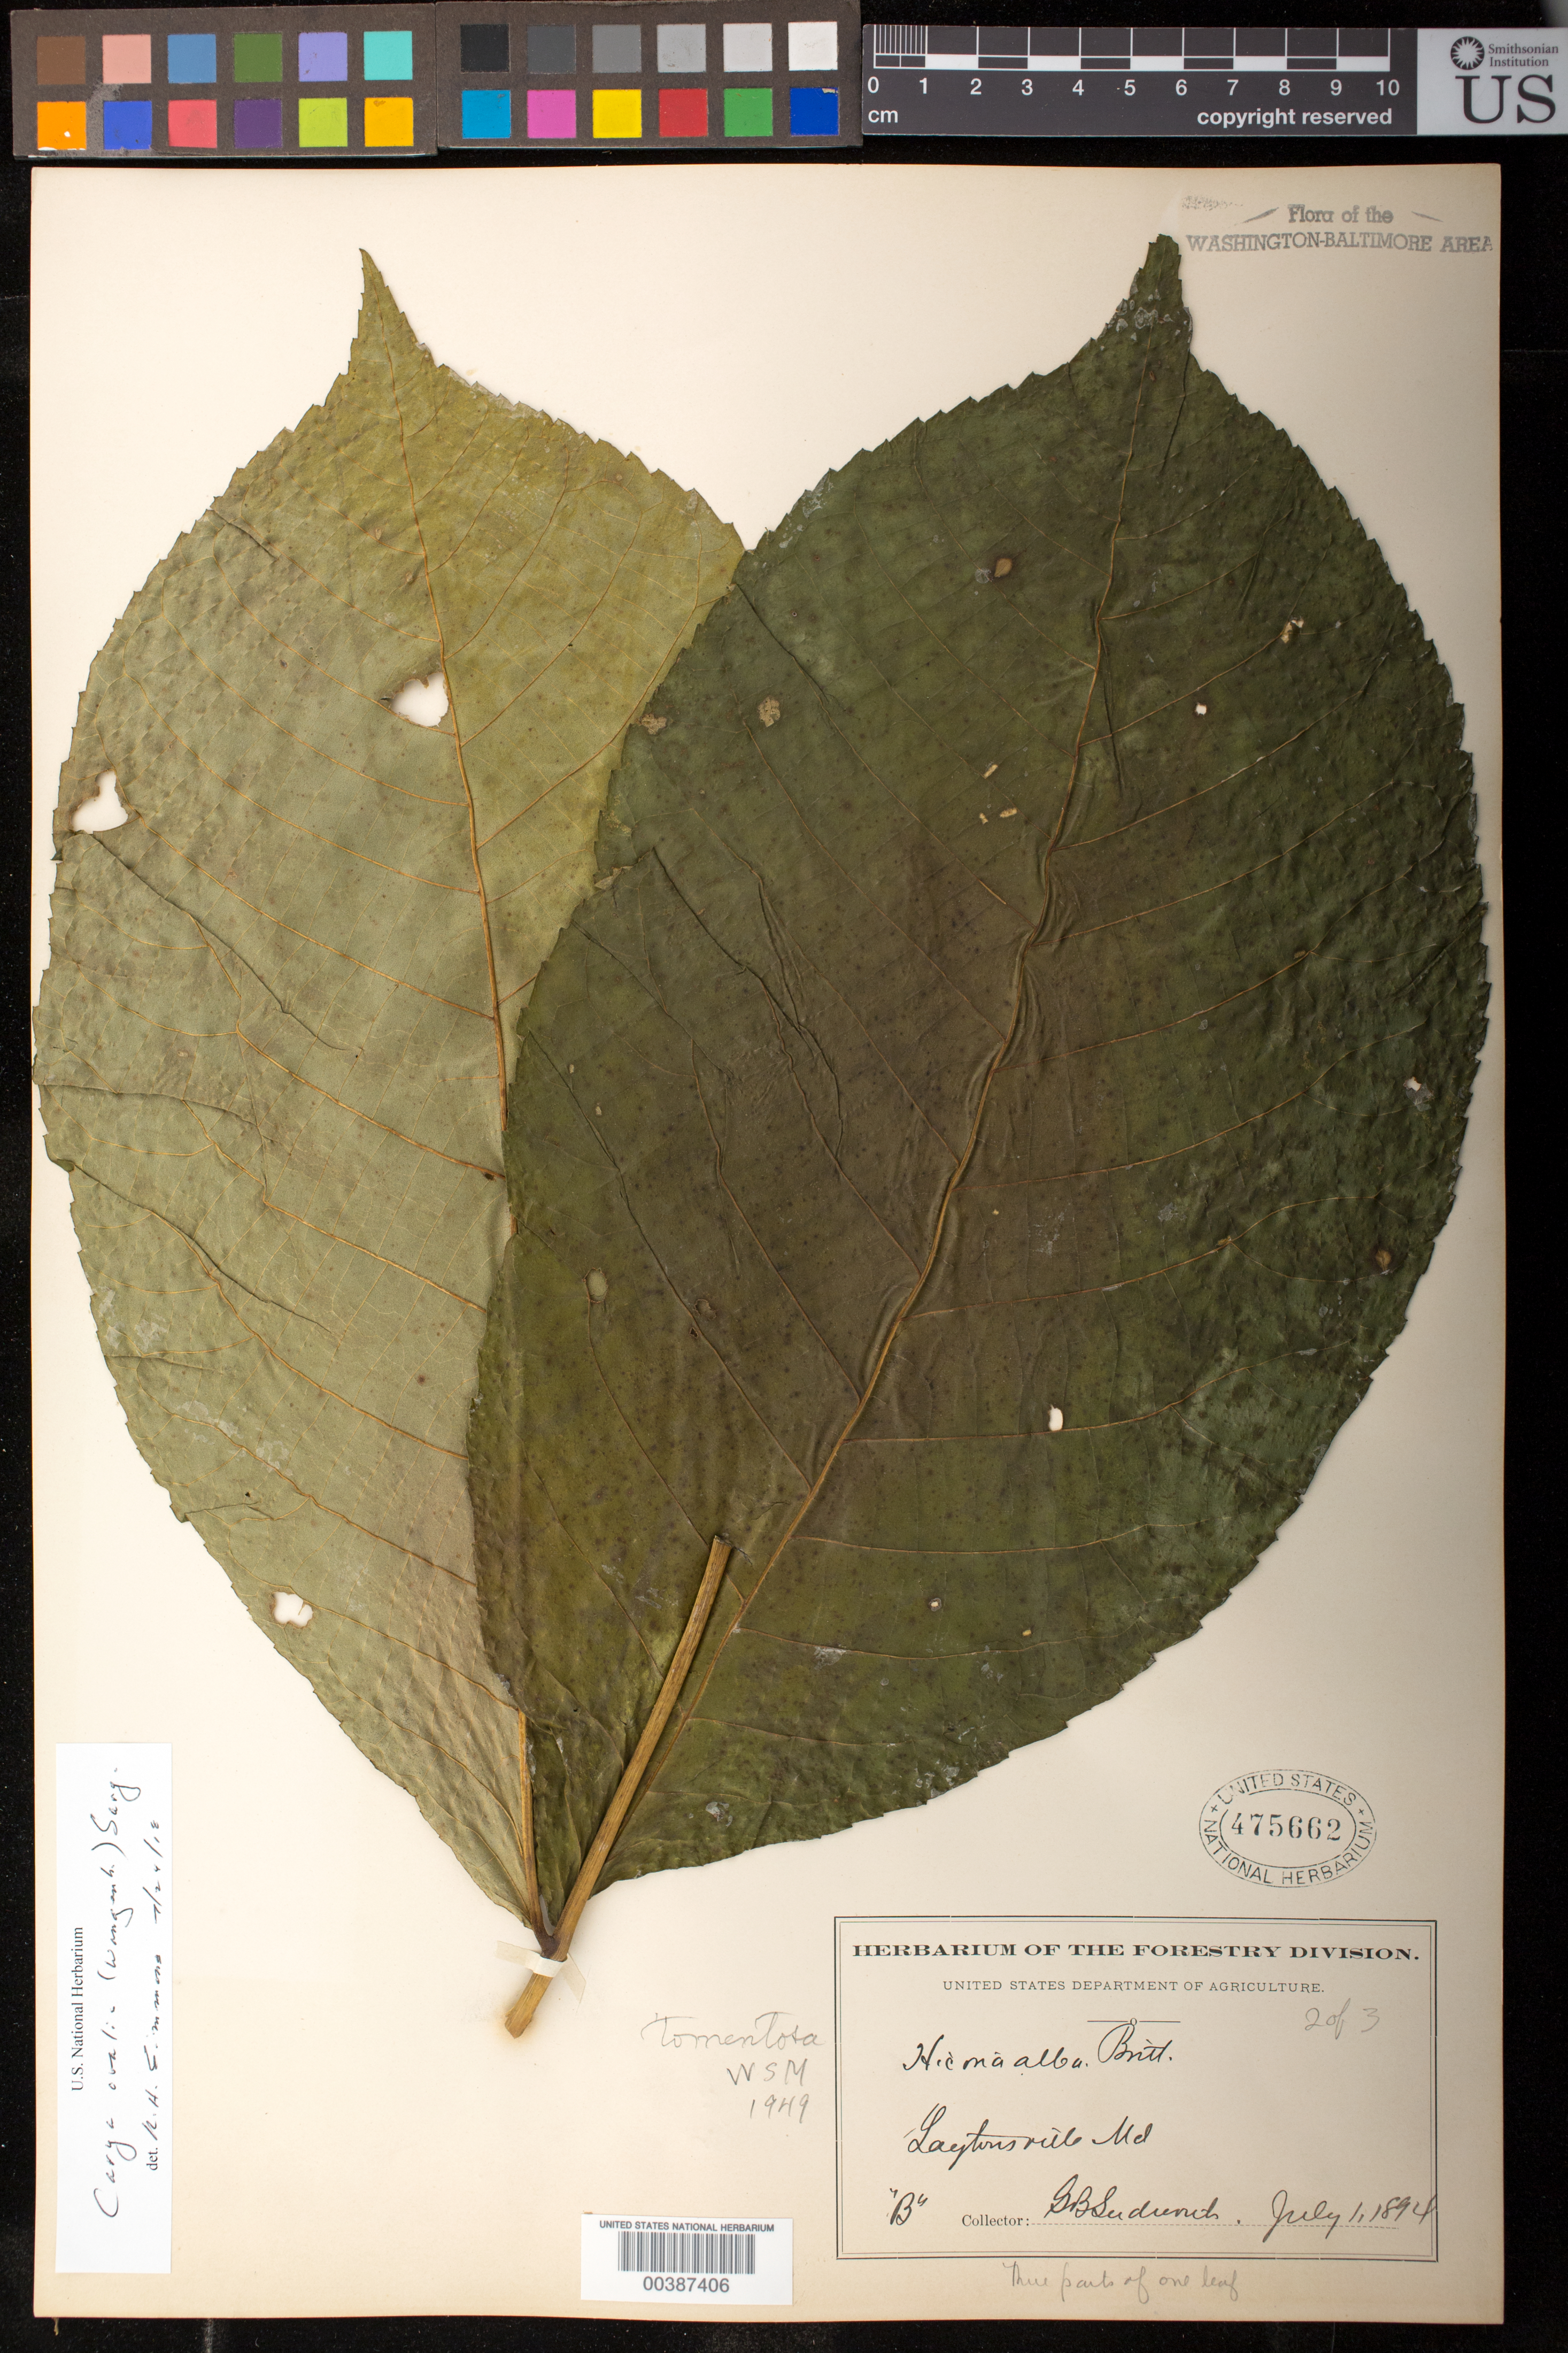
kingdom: Plantae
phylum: Tracheophyta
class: Magnoliopsida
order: Fagales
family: Juglandaceae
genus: Carya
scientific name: Carya ovalis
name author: (Wangenh.) Sarg.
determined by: Simmons, R. H., (UNITED STATES)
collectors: G. B. Sudworth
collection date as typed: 01 Jul 1894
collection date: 1894-07-01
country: United States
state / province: Maryland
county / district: Montgomery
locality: Laytonsville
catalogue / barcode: US 475662